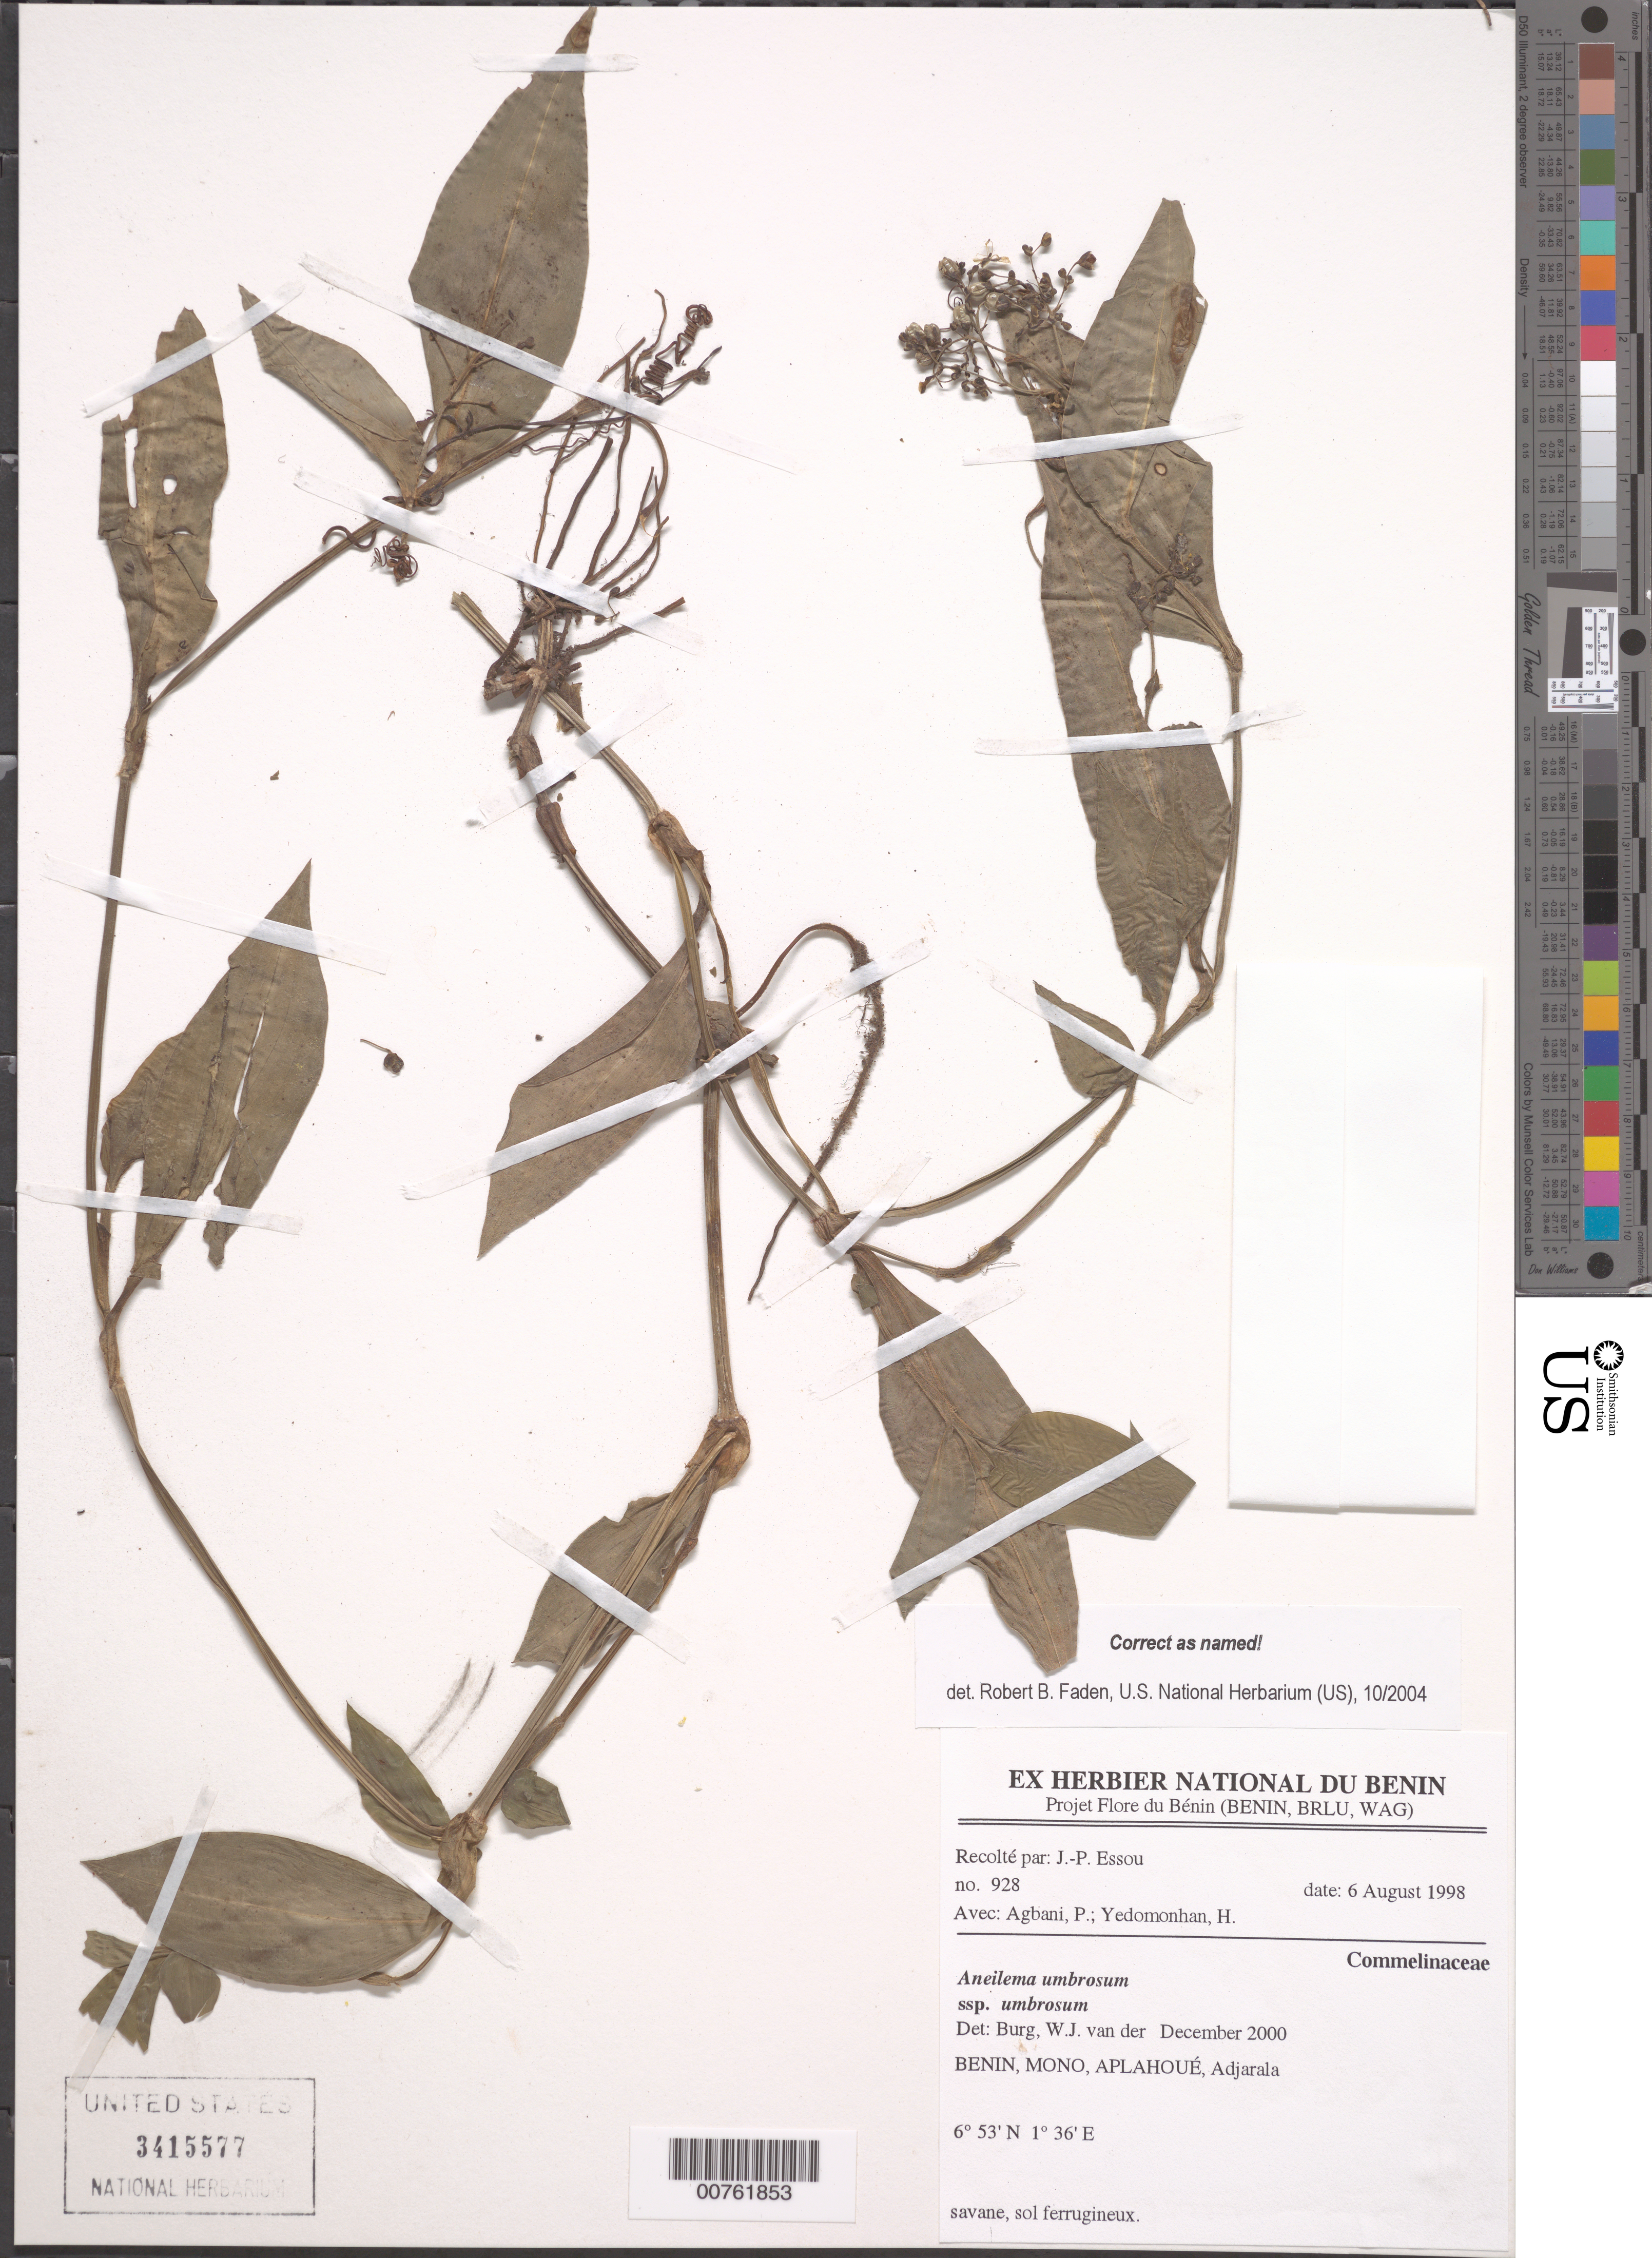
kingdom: Plantae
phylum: Tracheophyta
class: Liliopsida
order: Commelinales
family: Commelinaceae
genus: Aneilema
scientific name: Aneilema umbrosum subsp. umbrosum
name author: (Vahl) Kunth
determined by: Faden, Robert B., (US), Smithsonian Institution - National Museum of Natural History (UNITED STATES)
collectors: J. Essou, P. Agbani & H. Yedomonhan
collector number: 928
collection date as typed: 06 Aug 1998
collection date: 1998-08-06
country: Benin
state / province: Mono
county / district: Aplahoue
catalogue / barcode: US 3415577